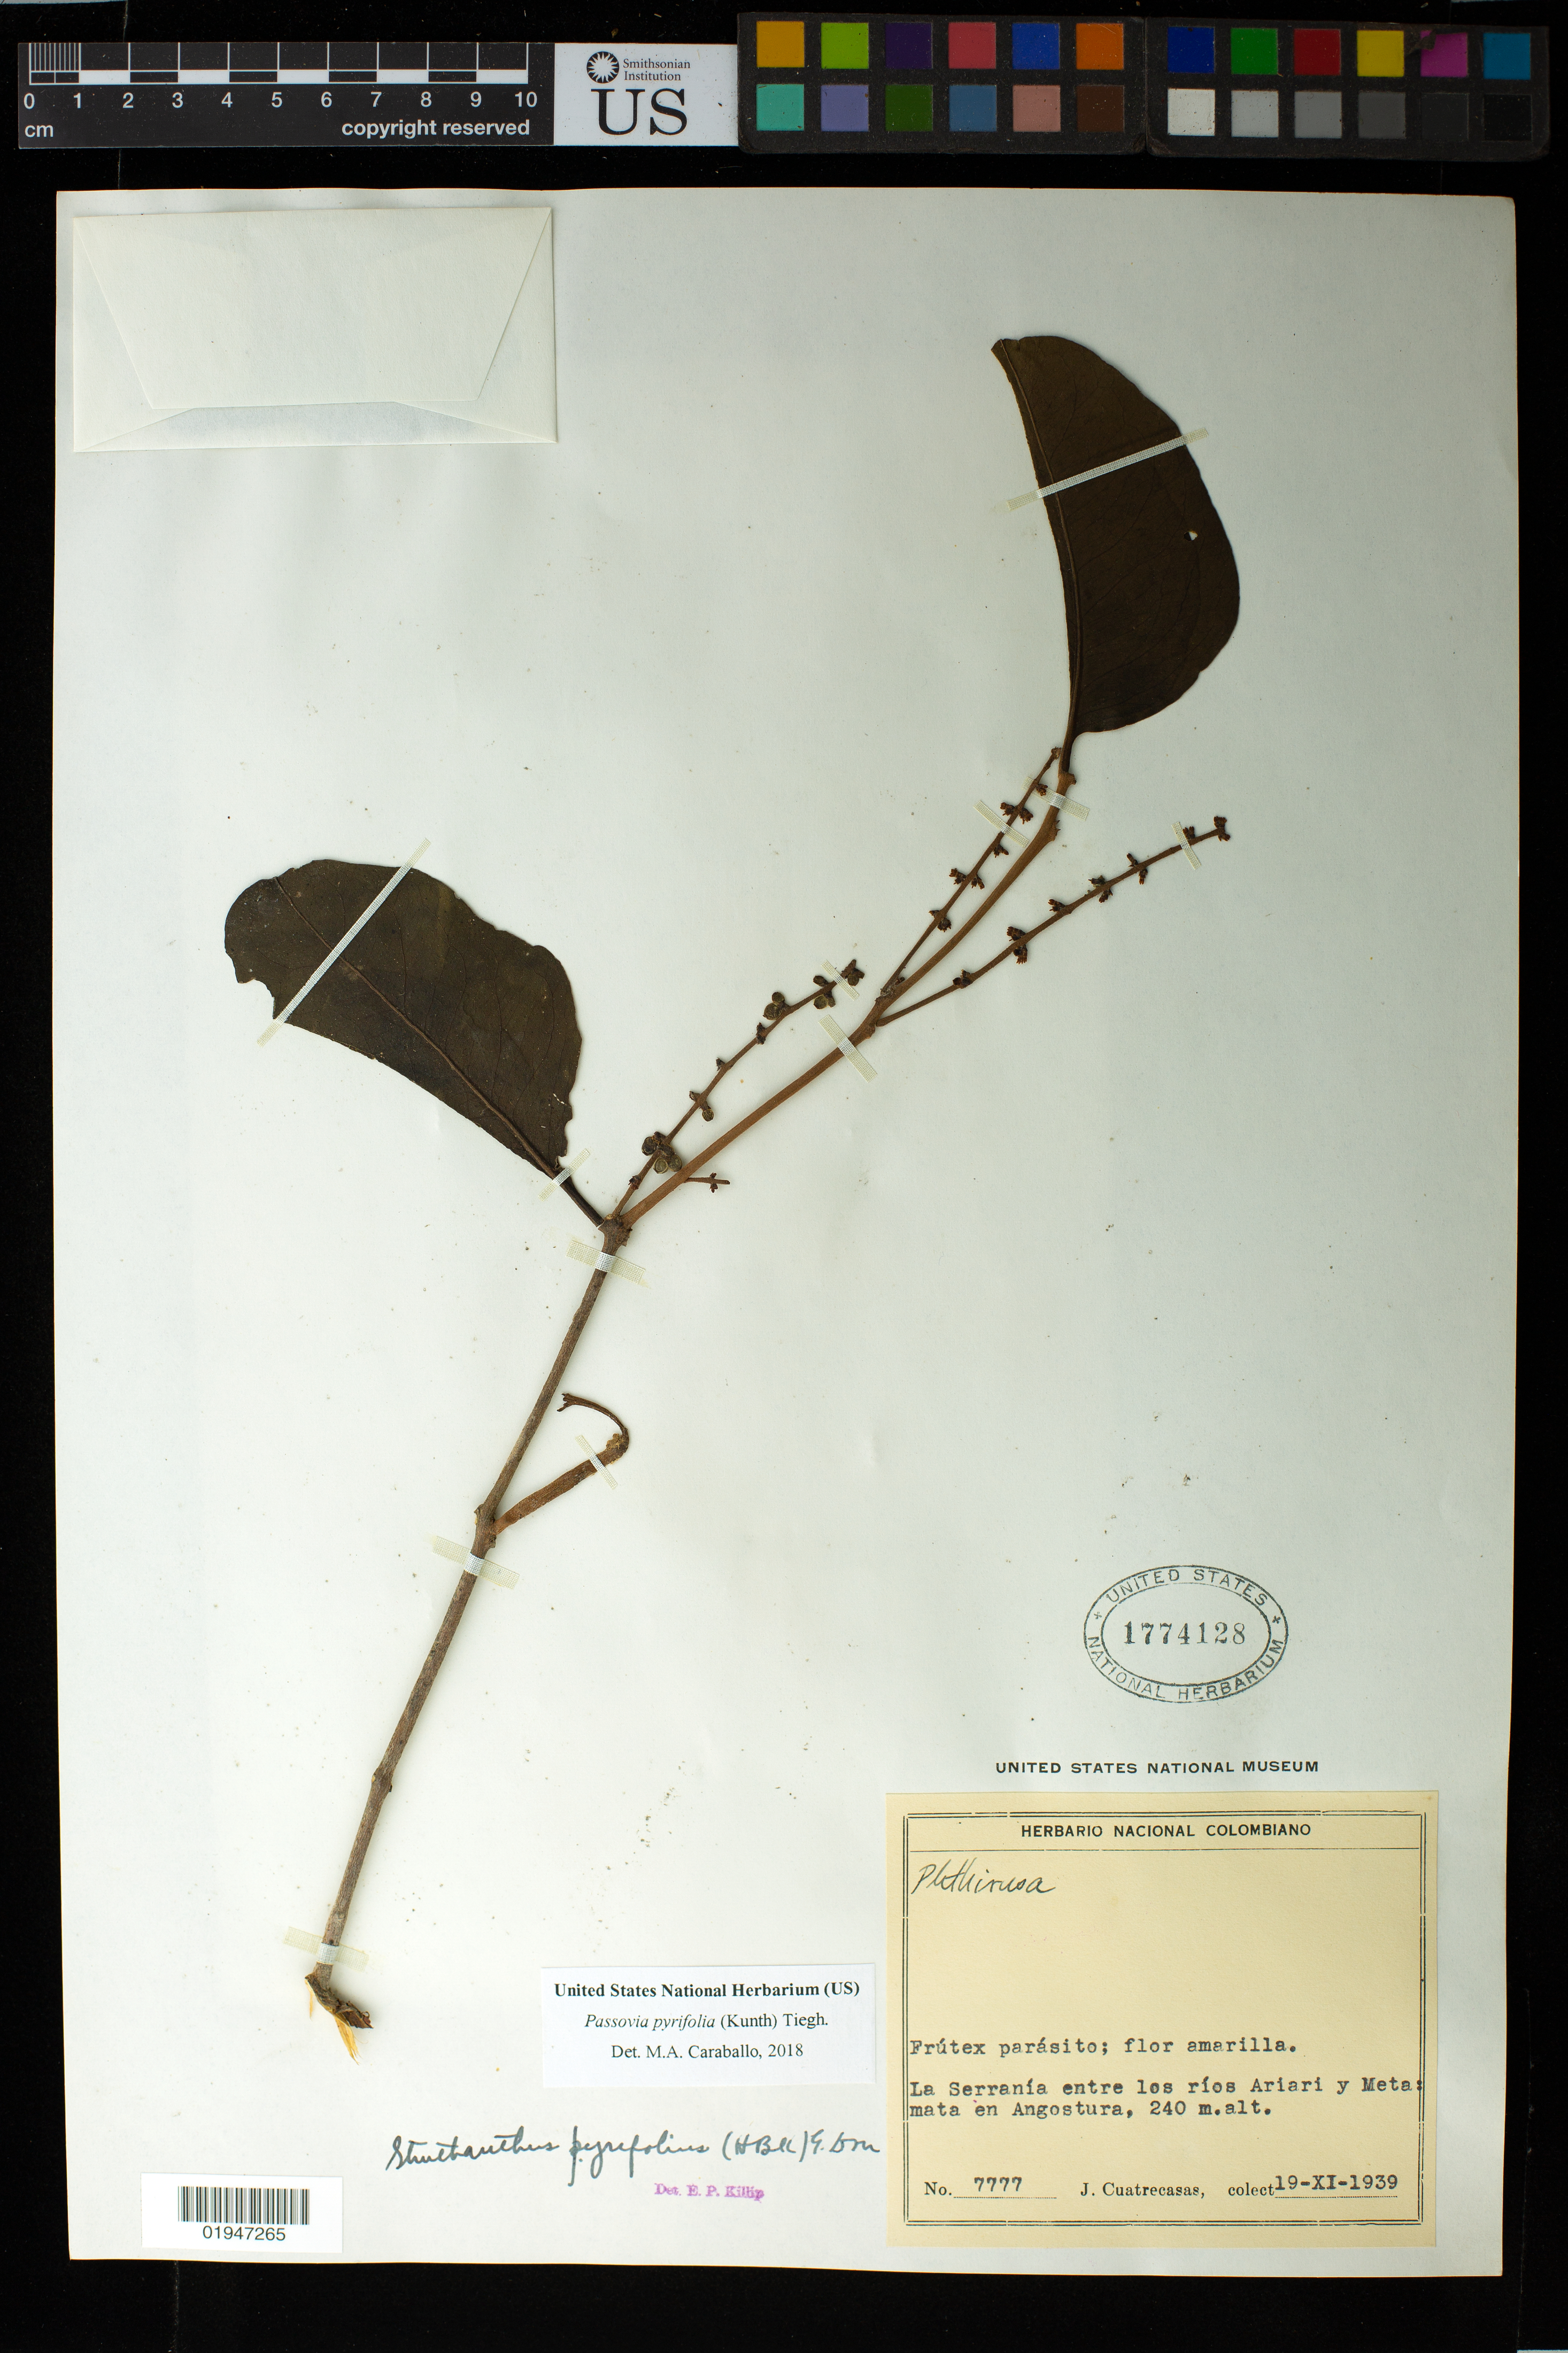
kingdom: Plantae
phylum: Tracheophyta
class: Magnoliopsida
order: Santalales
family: Loranthaceae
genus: Passovia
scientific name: Passovia pyrifolia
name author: (Kunth) Tiegh.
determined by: Caraballo-Ortiz, Marcos A., (MISS), University of Mississippi (UNITED STATES)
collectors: J. Cuatrecasas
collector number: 7777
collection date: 1939-11-19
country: Colombia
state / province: Antioquiá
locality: Angostura; La Serranía entre los ríos Ariari y Meta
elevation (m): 240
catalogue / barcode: US 1774128